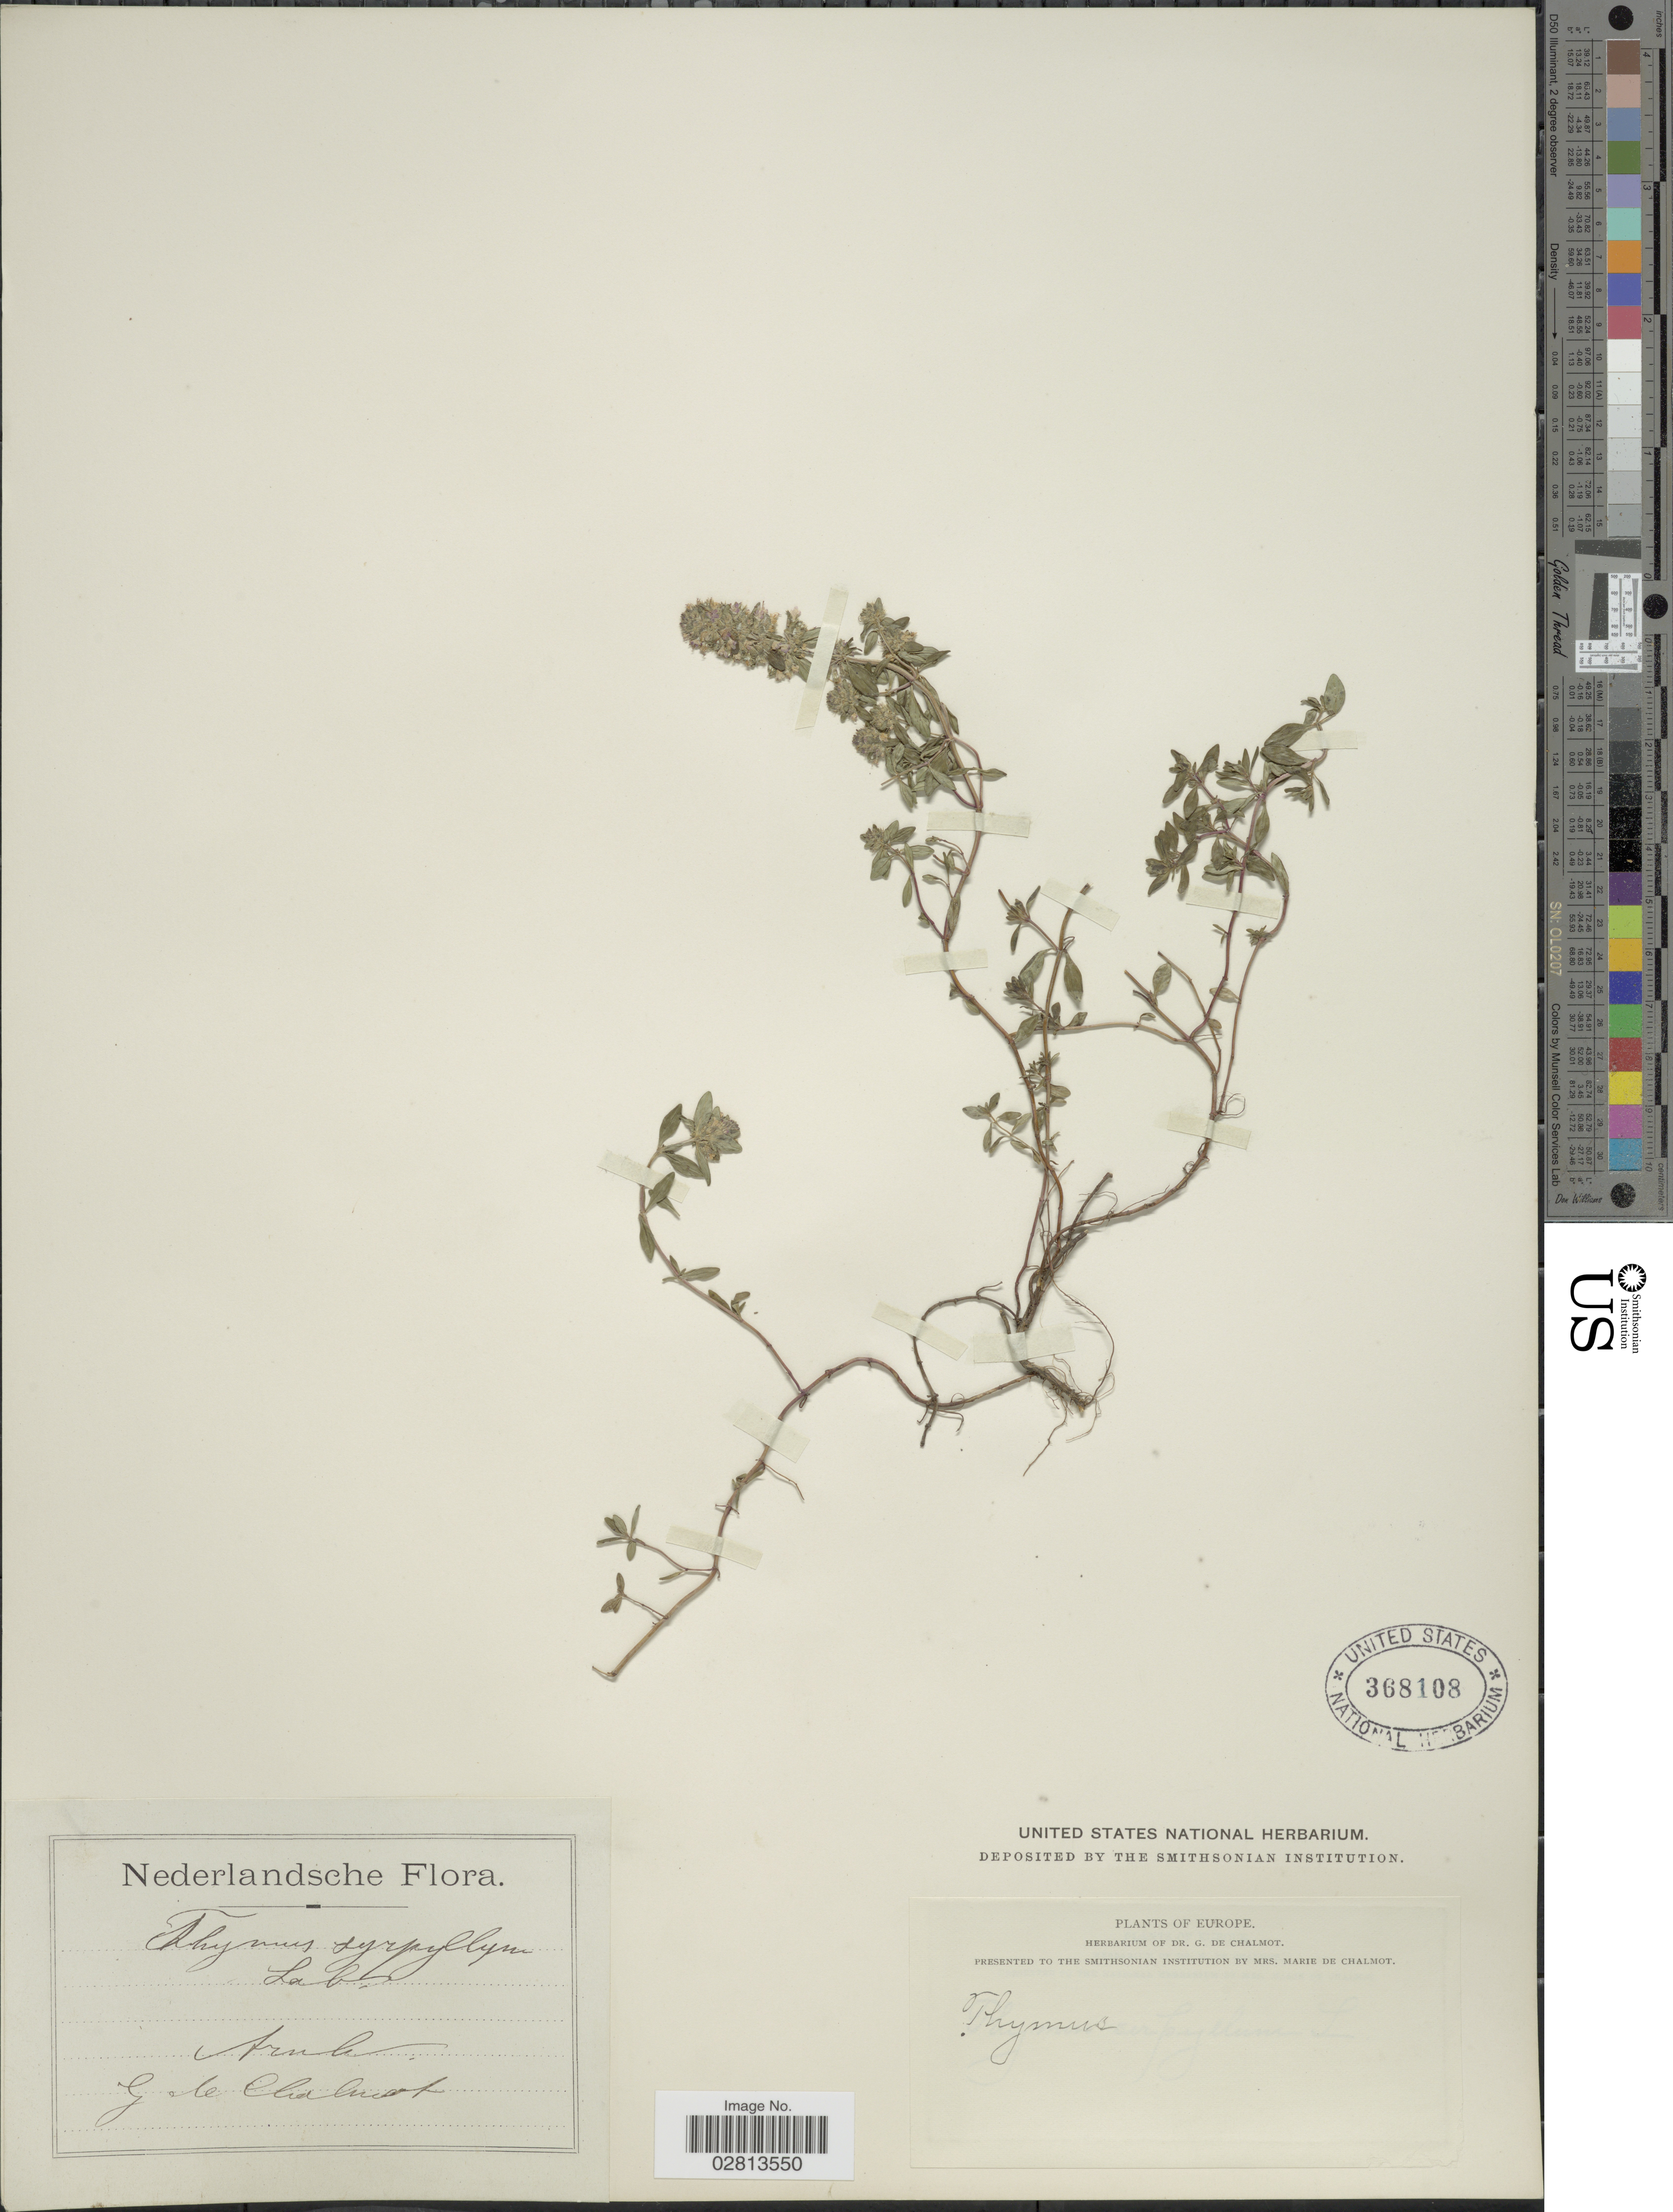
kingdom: Plantae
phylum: Tracheophyta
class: Magnoliopsida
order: Lamiales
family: Lamiaceae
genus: Thymus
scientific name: Thymus serpyllum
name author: L.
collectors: G. de Chalmot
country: Netherlands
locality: Nederlandsche. Arnh.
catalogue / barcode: US 368108